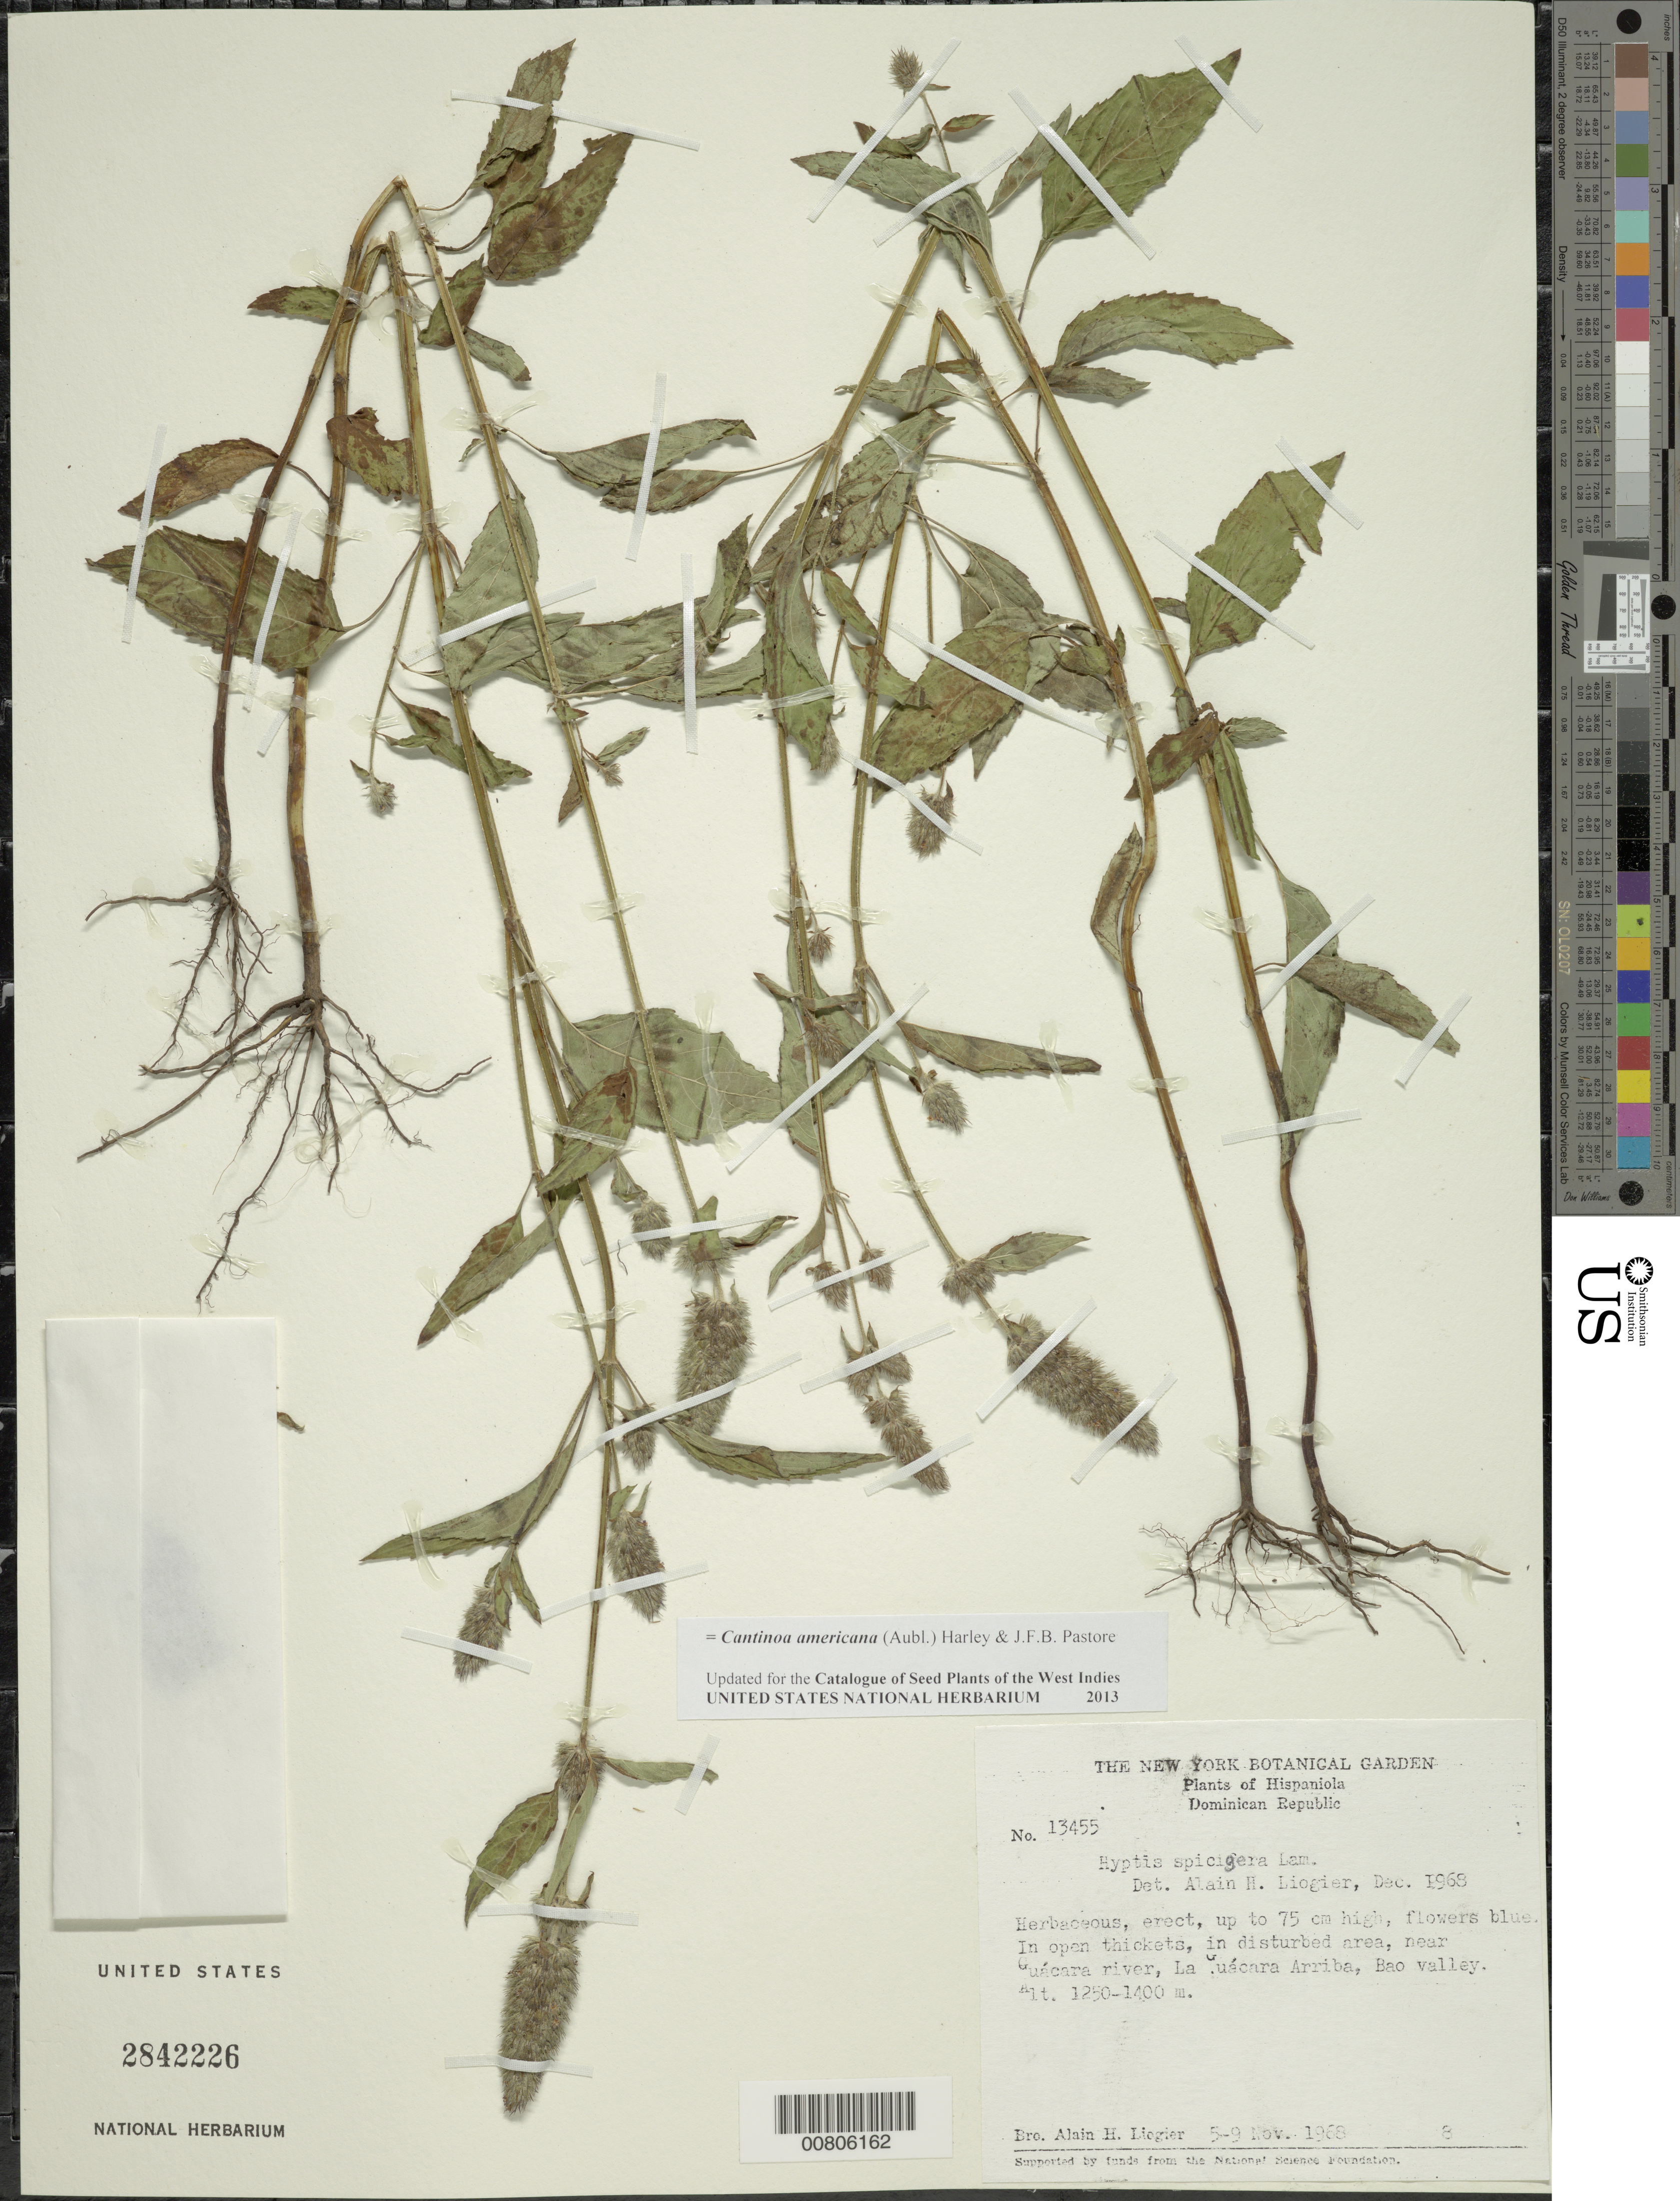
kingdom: Plantae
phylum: Tracheophyta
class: Magnoliopsida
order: Lamiales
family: Lamiaceae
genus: Cantinoa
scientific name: Cantinoa americana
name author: (Aubl.) Harley & J.F.B. Pastore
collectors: A. H. Liogier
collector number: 13455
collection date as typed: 05 Nov 1968 to 09 Nov 1968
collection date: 1968-11-05/1968-11-09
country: Dominican Republic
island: Hispaniola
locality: Near Guácara River, La Guácara Arriba, Bao Valley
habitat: In open thickets in disturbed areas, near river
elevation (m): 1250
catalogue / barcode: US 2842226